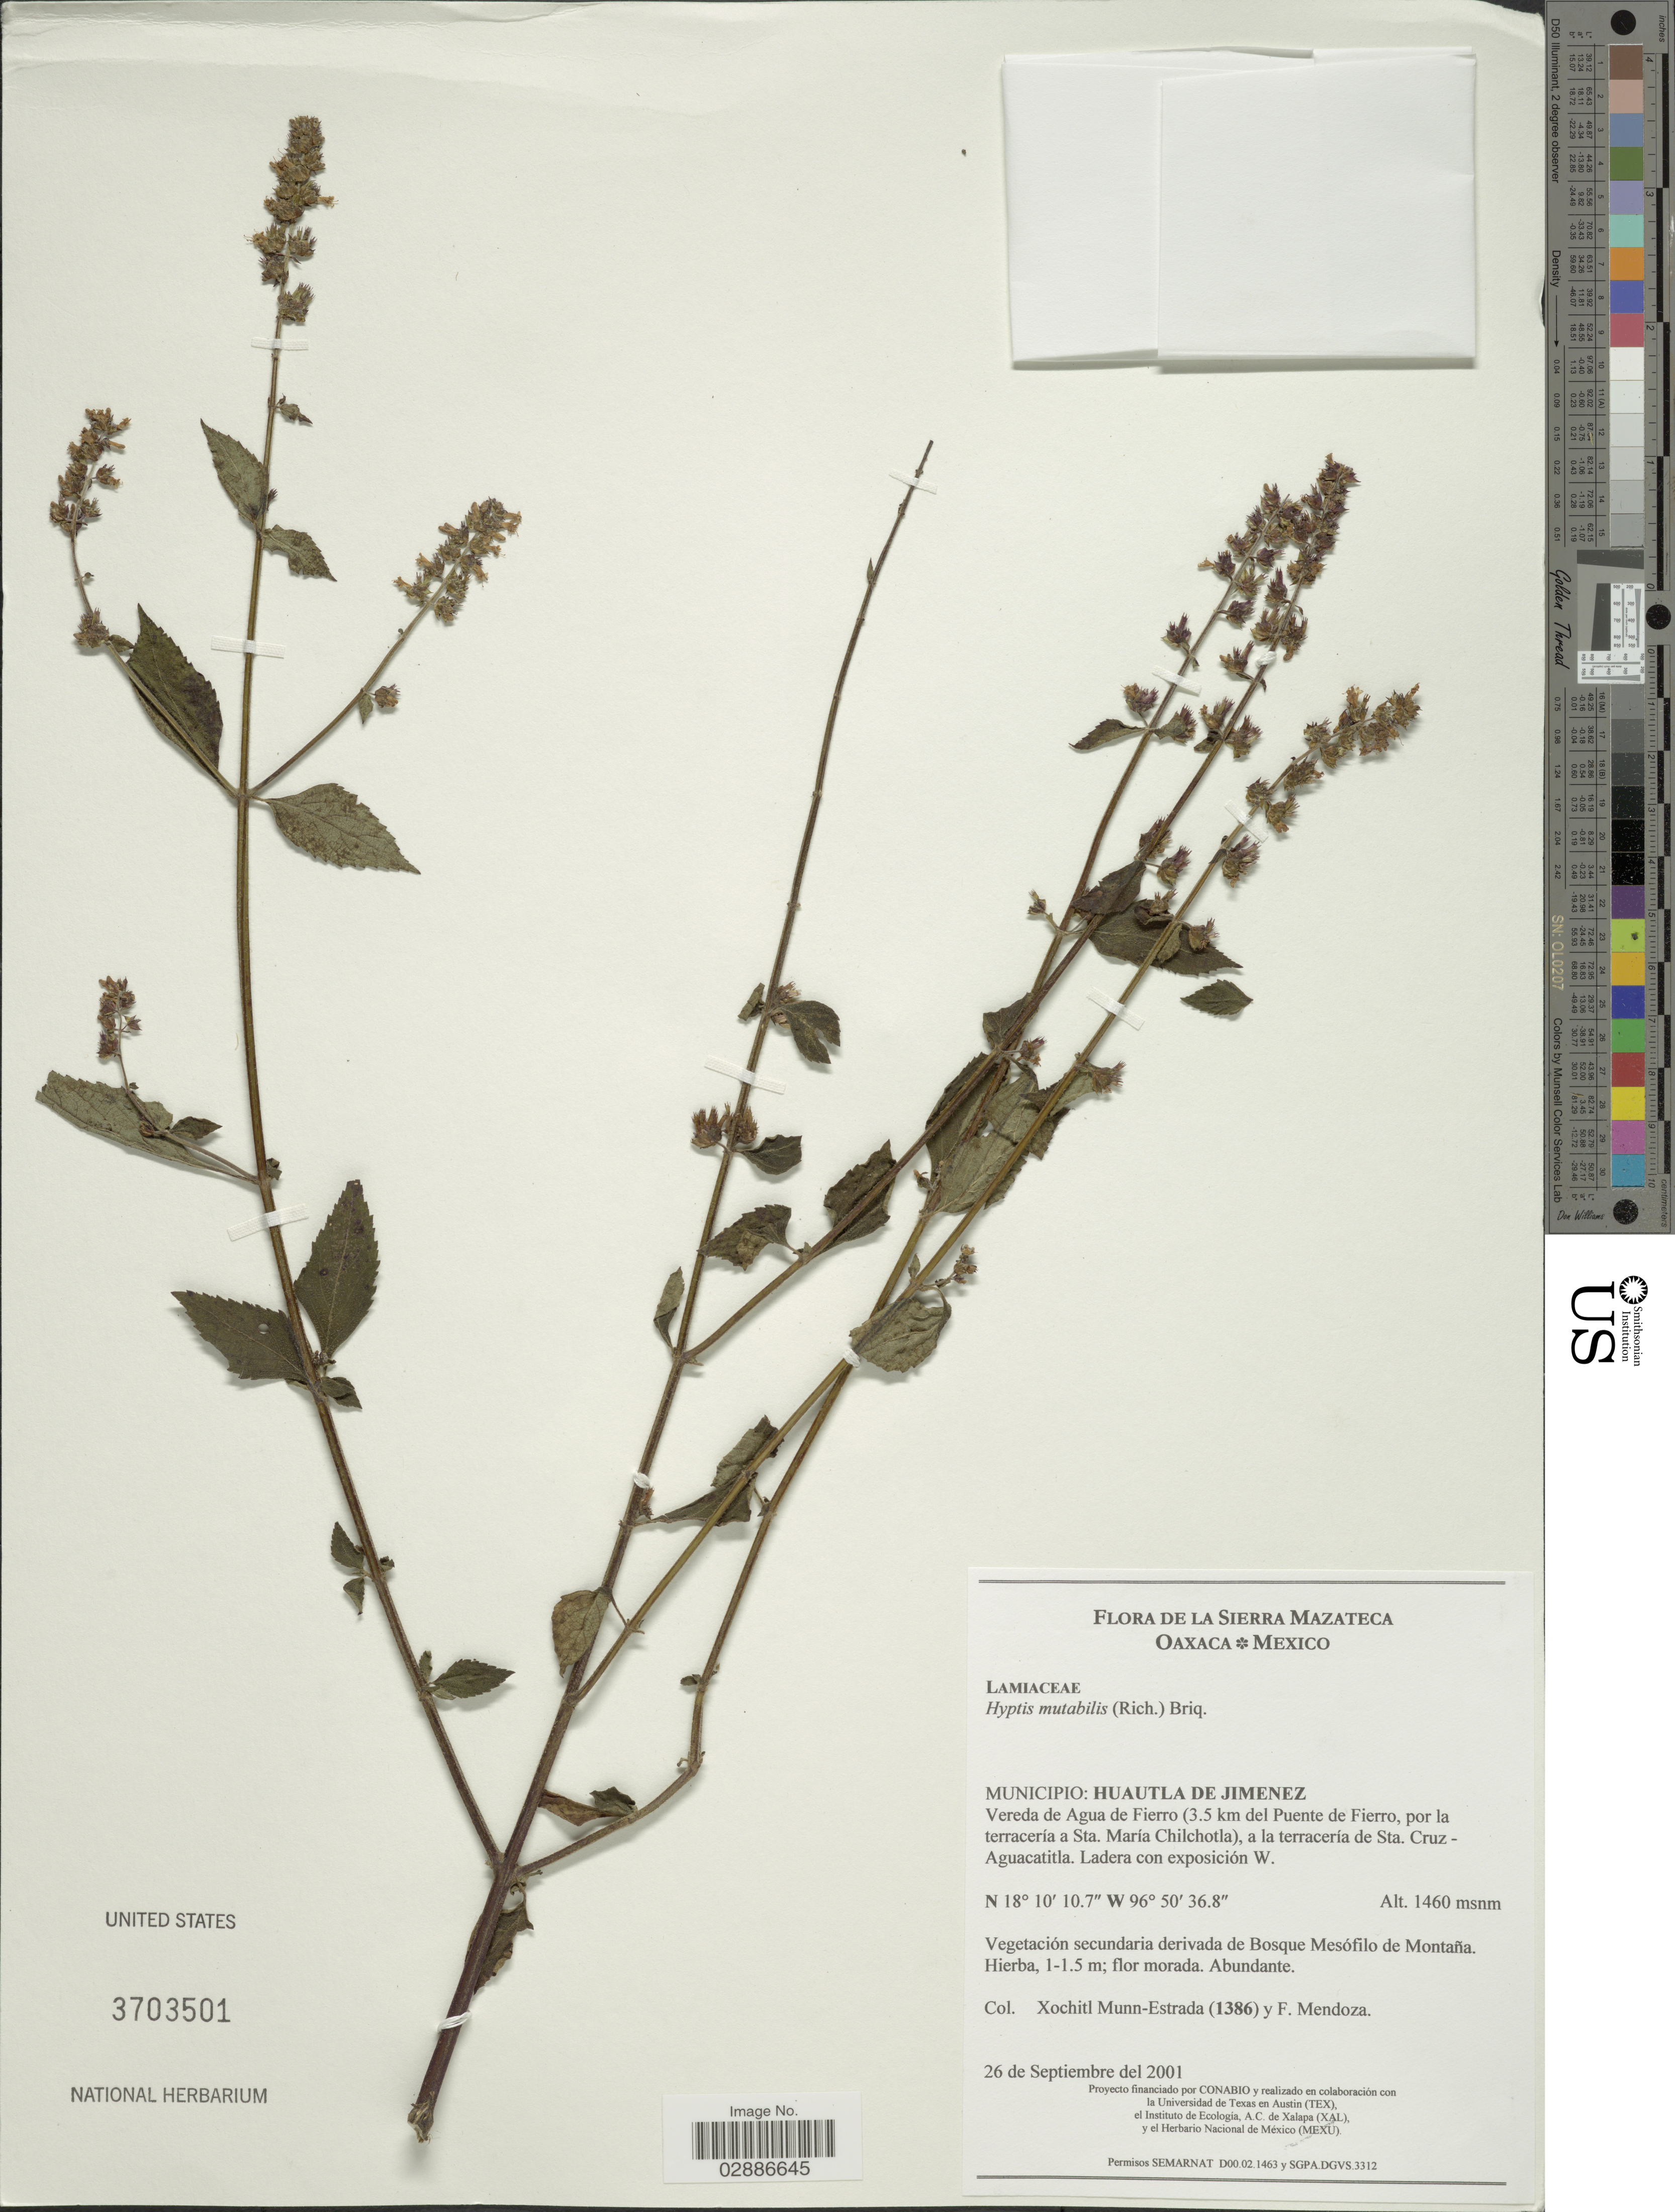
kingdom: Plantae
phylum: Tracheophyta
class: Magnoliopsida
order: Lamiales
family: Lamiaceae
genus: Cantinoa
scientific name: Cantinoa mutabilis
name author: (Epling) Harley & J.F.B. Pastore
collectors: X. Munn-Estrada & F. Mendoza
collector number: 1386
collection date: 2001-09-26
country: Mexico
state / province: Oaxaca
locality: La Sierra Mazateca. Municipio: Huautla de Jimenez. Vereda de Agua de Fierro (3.5 km del Puente de Fierro, por la terracería a Sta. María Chilchotla), a la terracería de Sta. Cruz - Aguacatitla. Ladera con exposición W.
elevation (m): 1460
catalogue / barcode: US 3703501